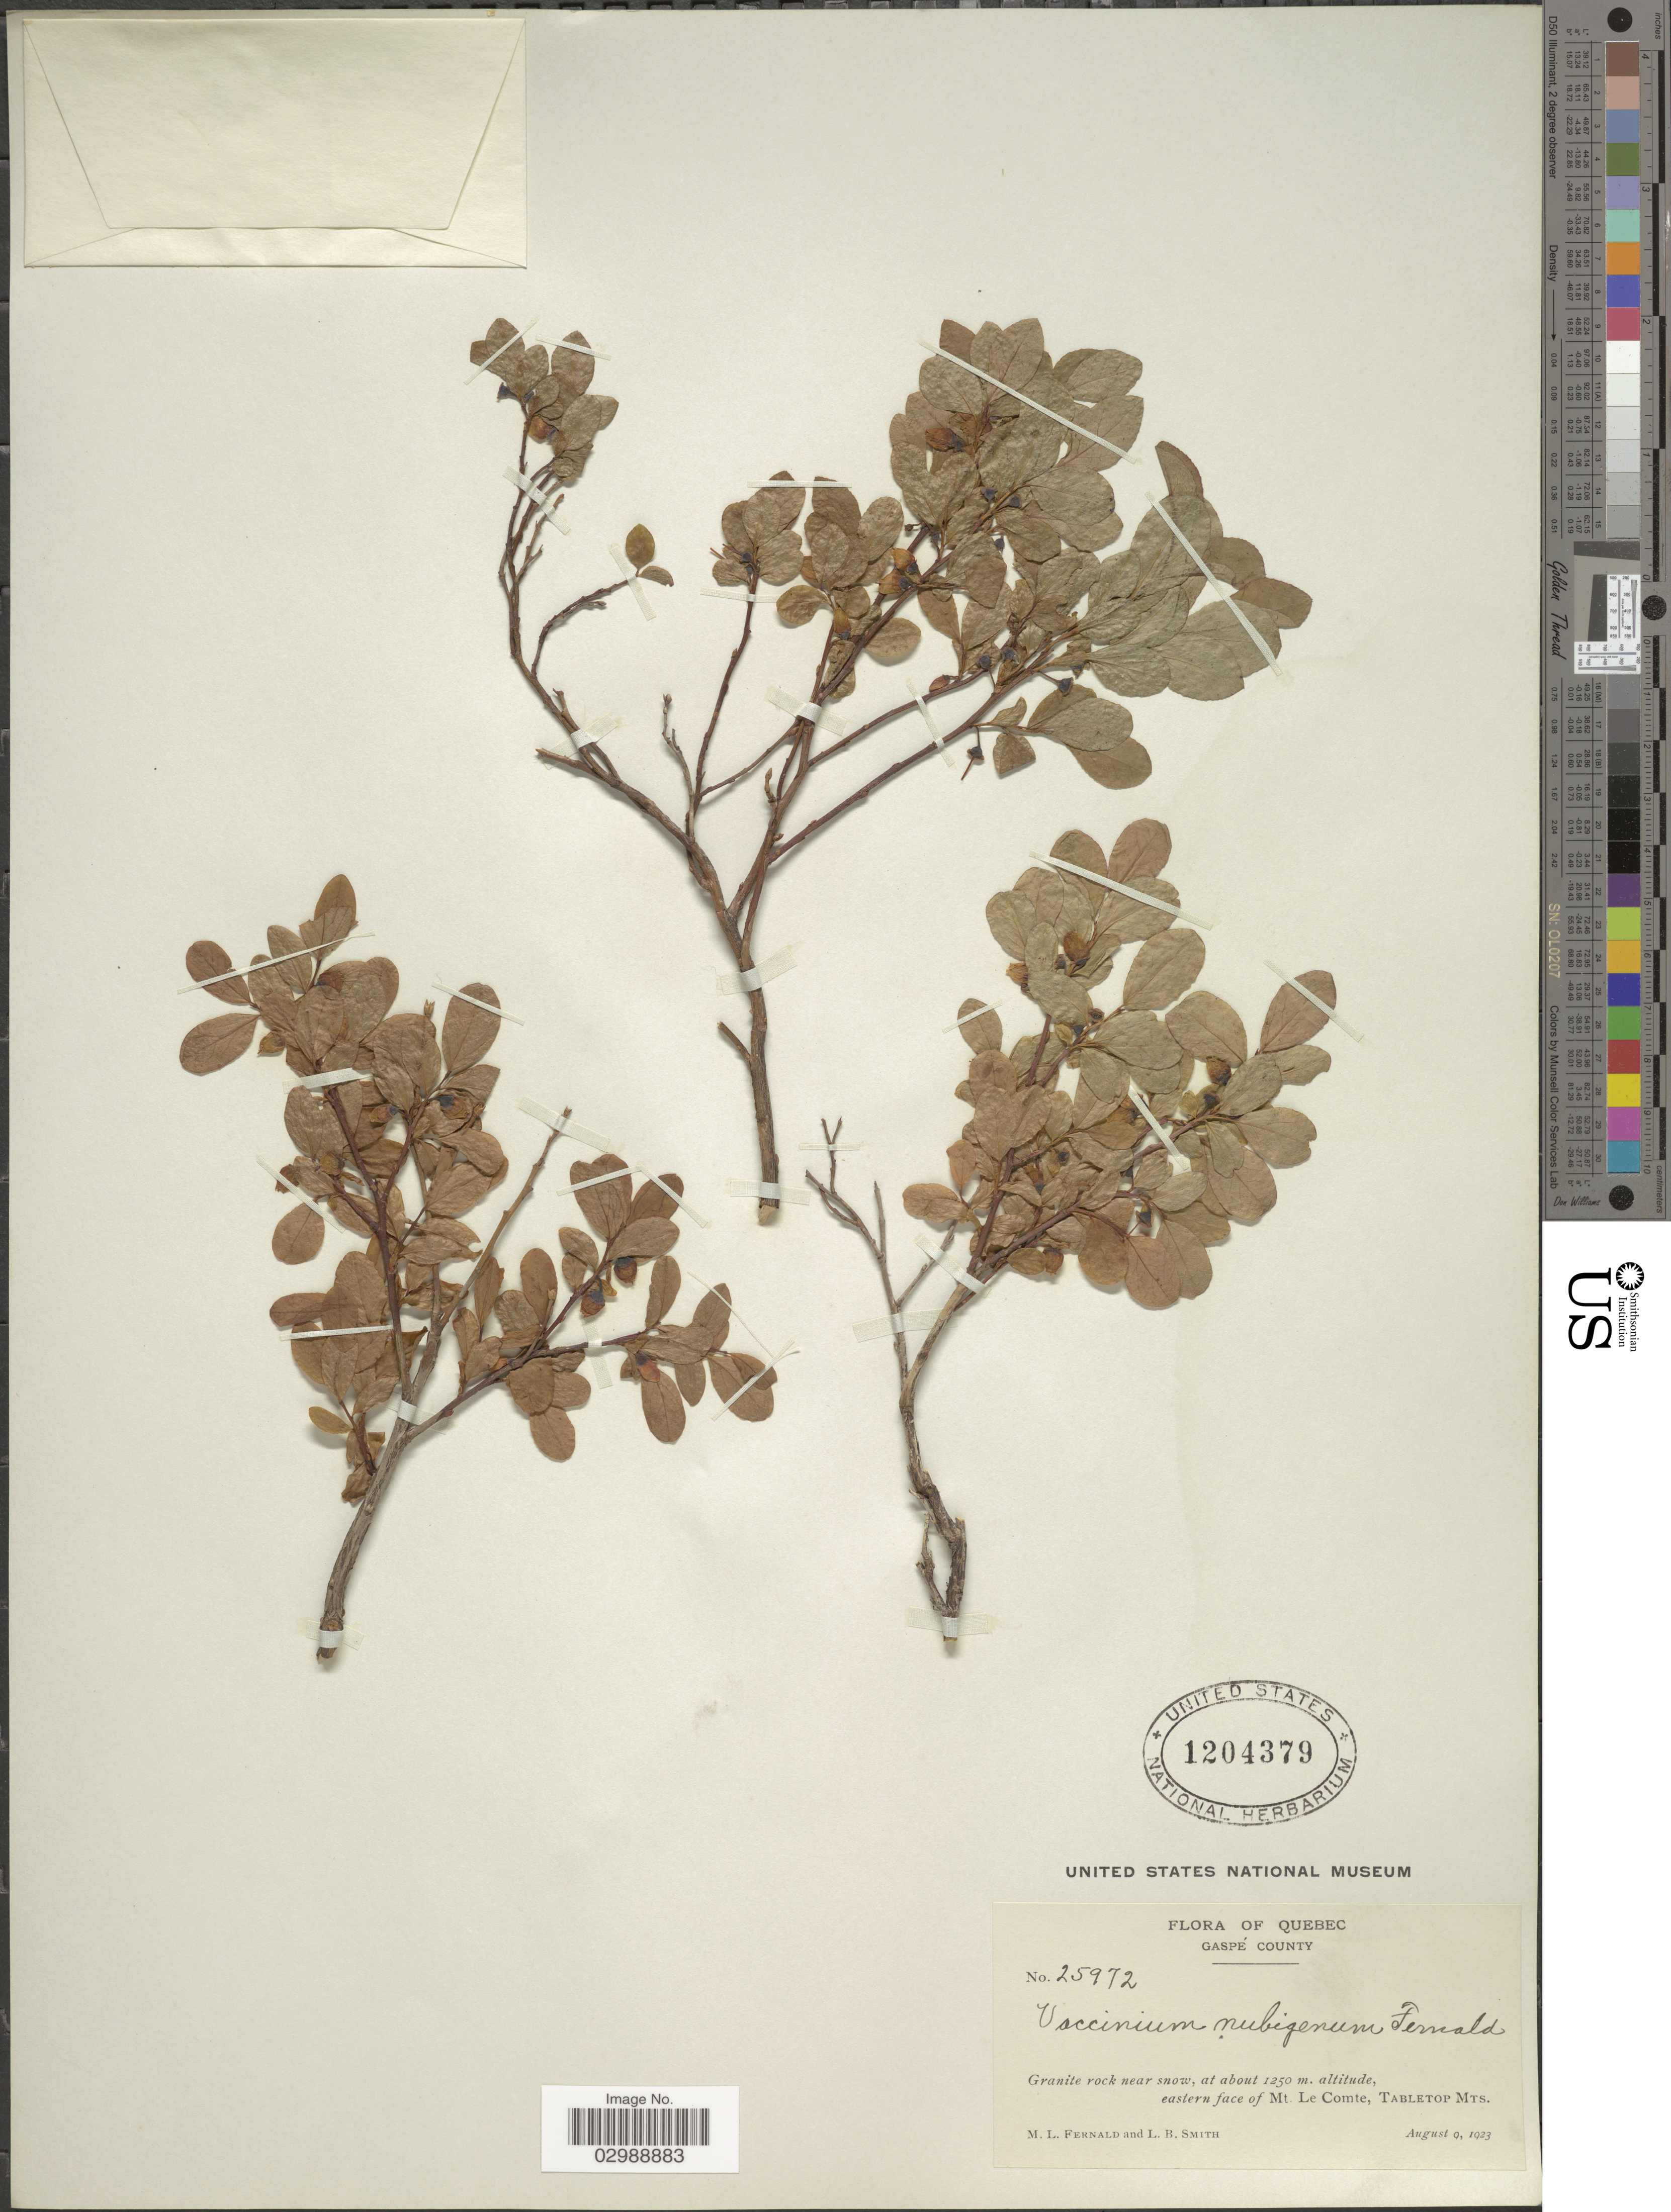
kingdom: Plantae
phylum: Tracheophyta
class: Magnoliopsida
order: Ericales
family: Ericaceae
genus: Vaccinium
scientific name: Vaccinium nubigenum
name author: Fernald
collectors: M. L. Fernald & L. Smith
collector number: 25972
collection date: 1923-08-09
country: Canada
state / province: Quebec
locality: Gaspé County. Eastern face of Mt. Le Comte, Tabletop Mts.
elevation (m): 1250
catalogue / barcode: US 1204379